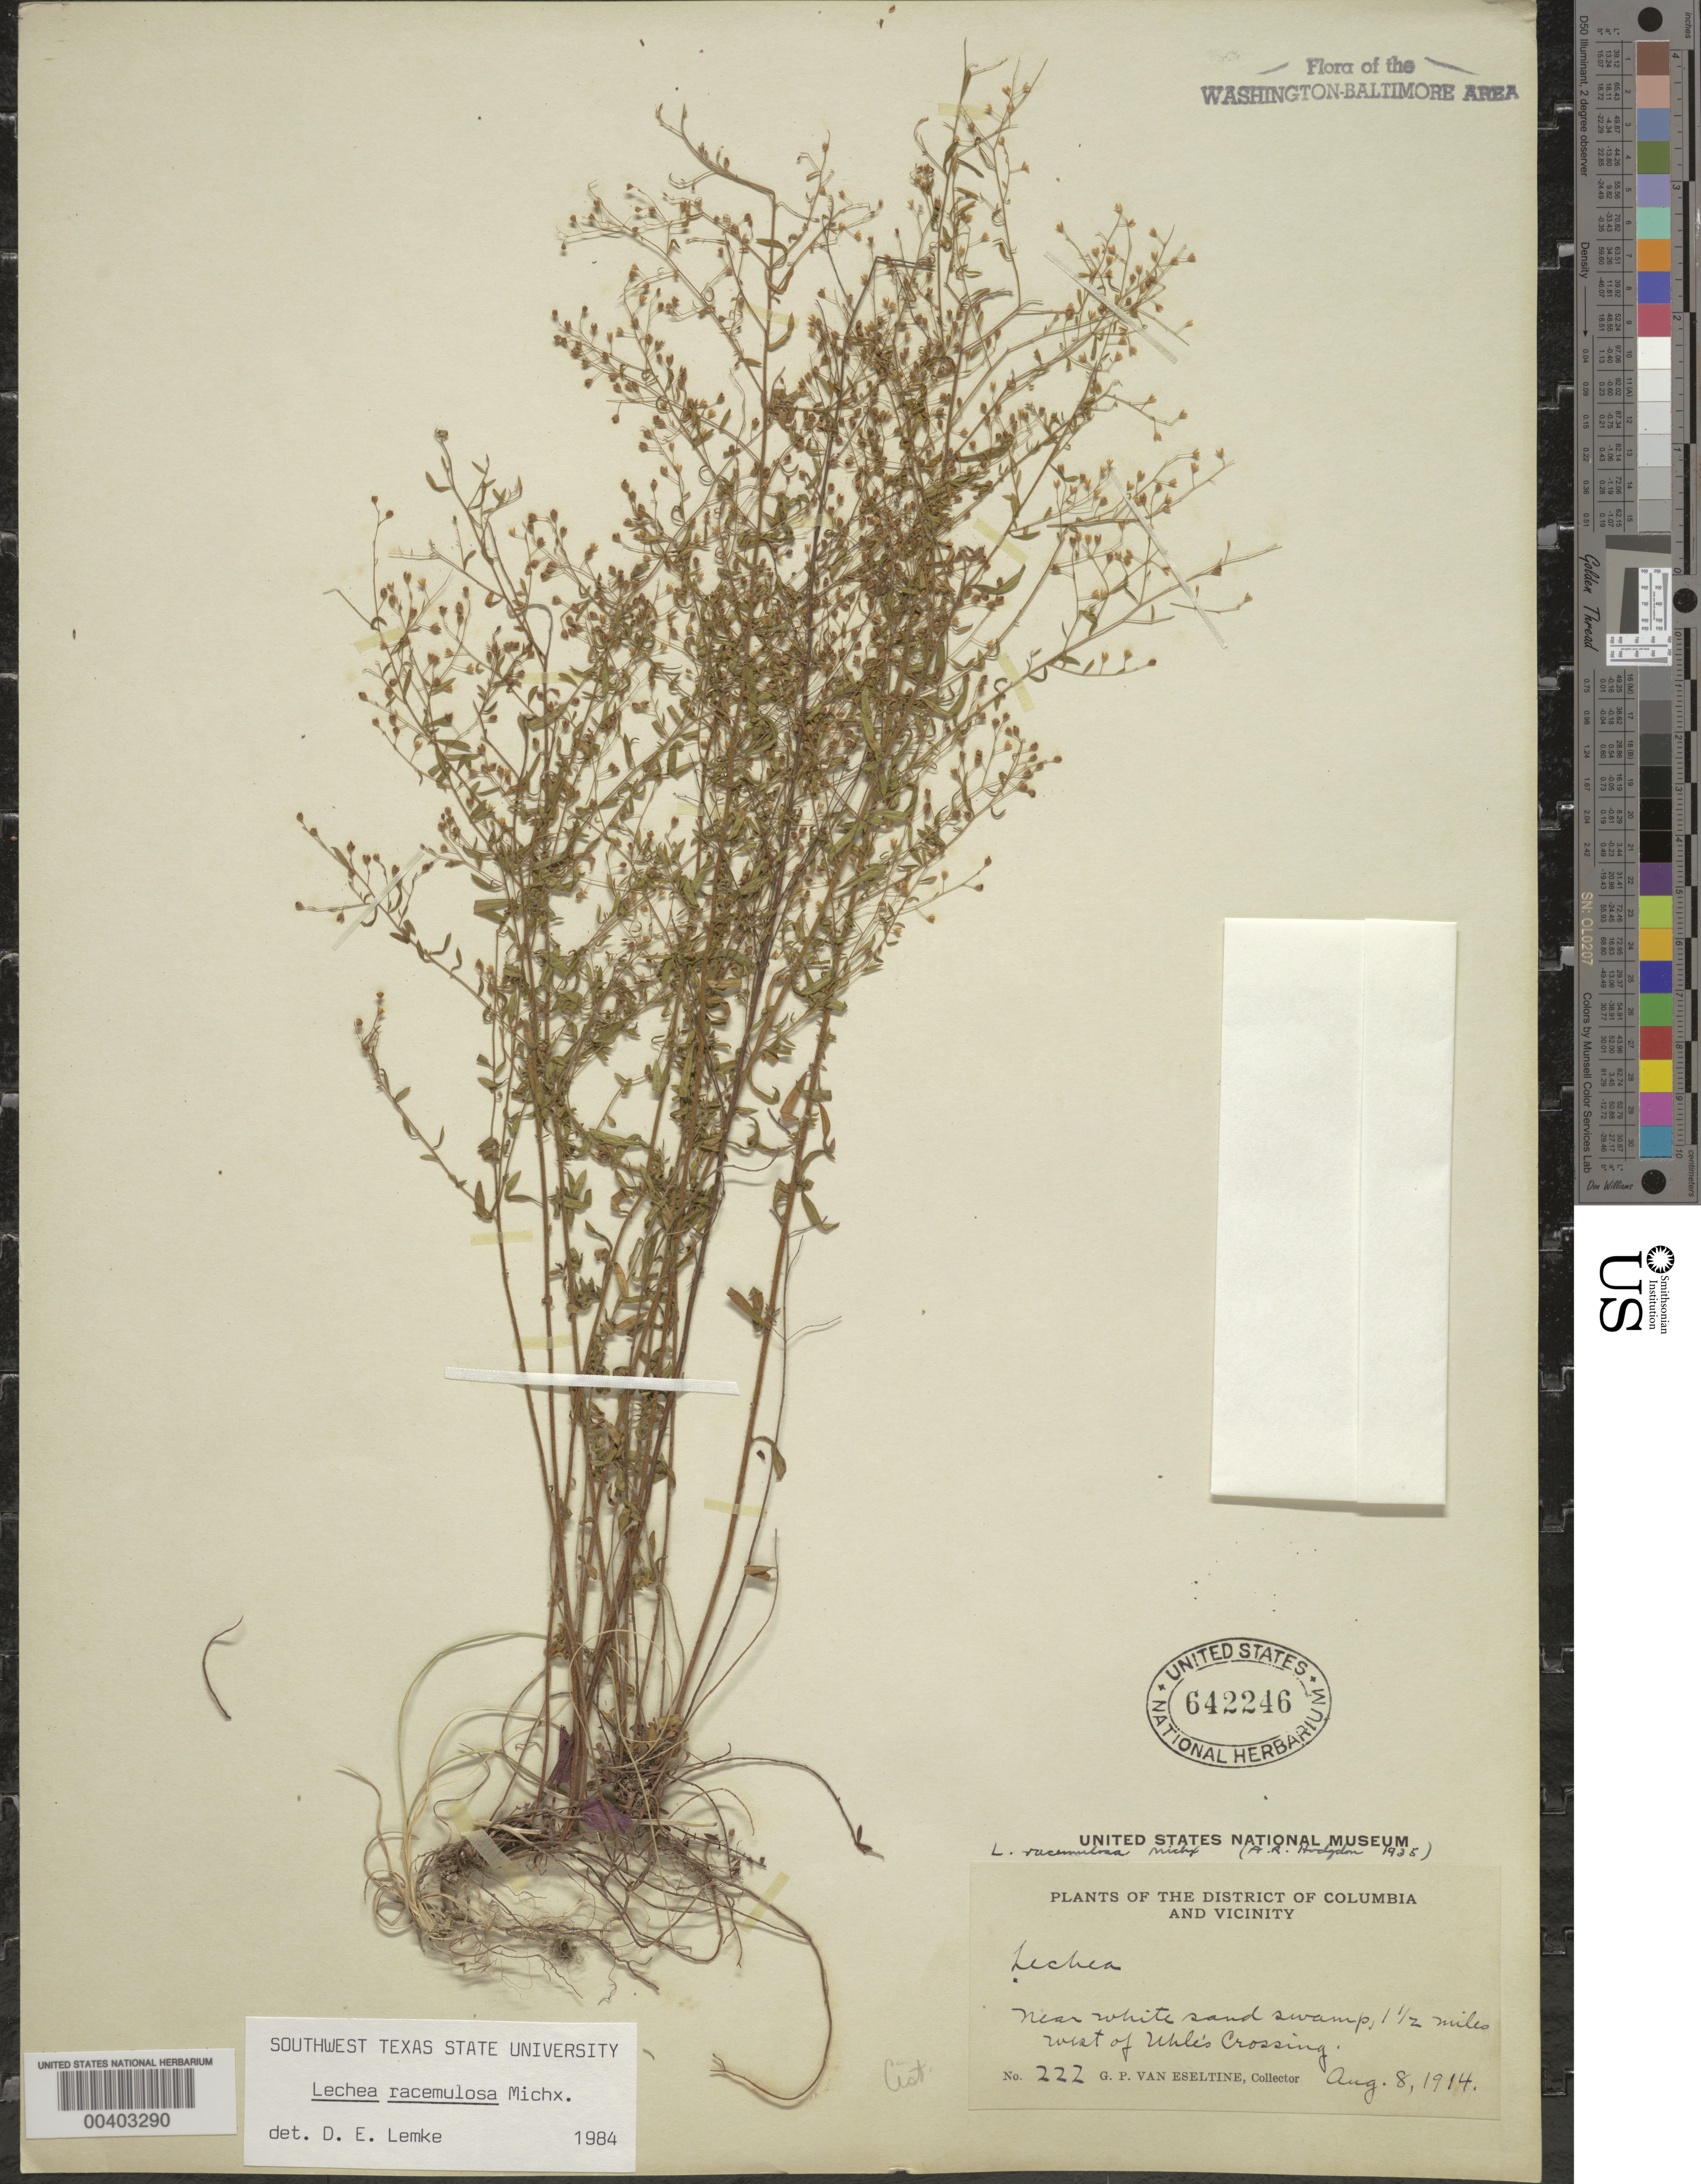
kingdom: Plantae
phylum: Tracheophyta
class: Magnoliopsida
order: Malvales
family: Cistaceae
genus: Lechea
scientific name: Lechea racemulosa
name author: Michx.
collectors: G. P. Van Eseltine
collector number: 222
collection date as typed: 08 Aug 1914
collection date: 1914-08-08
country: United States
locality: West of Uhles Crossing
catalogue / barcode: US 642246